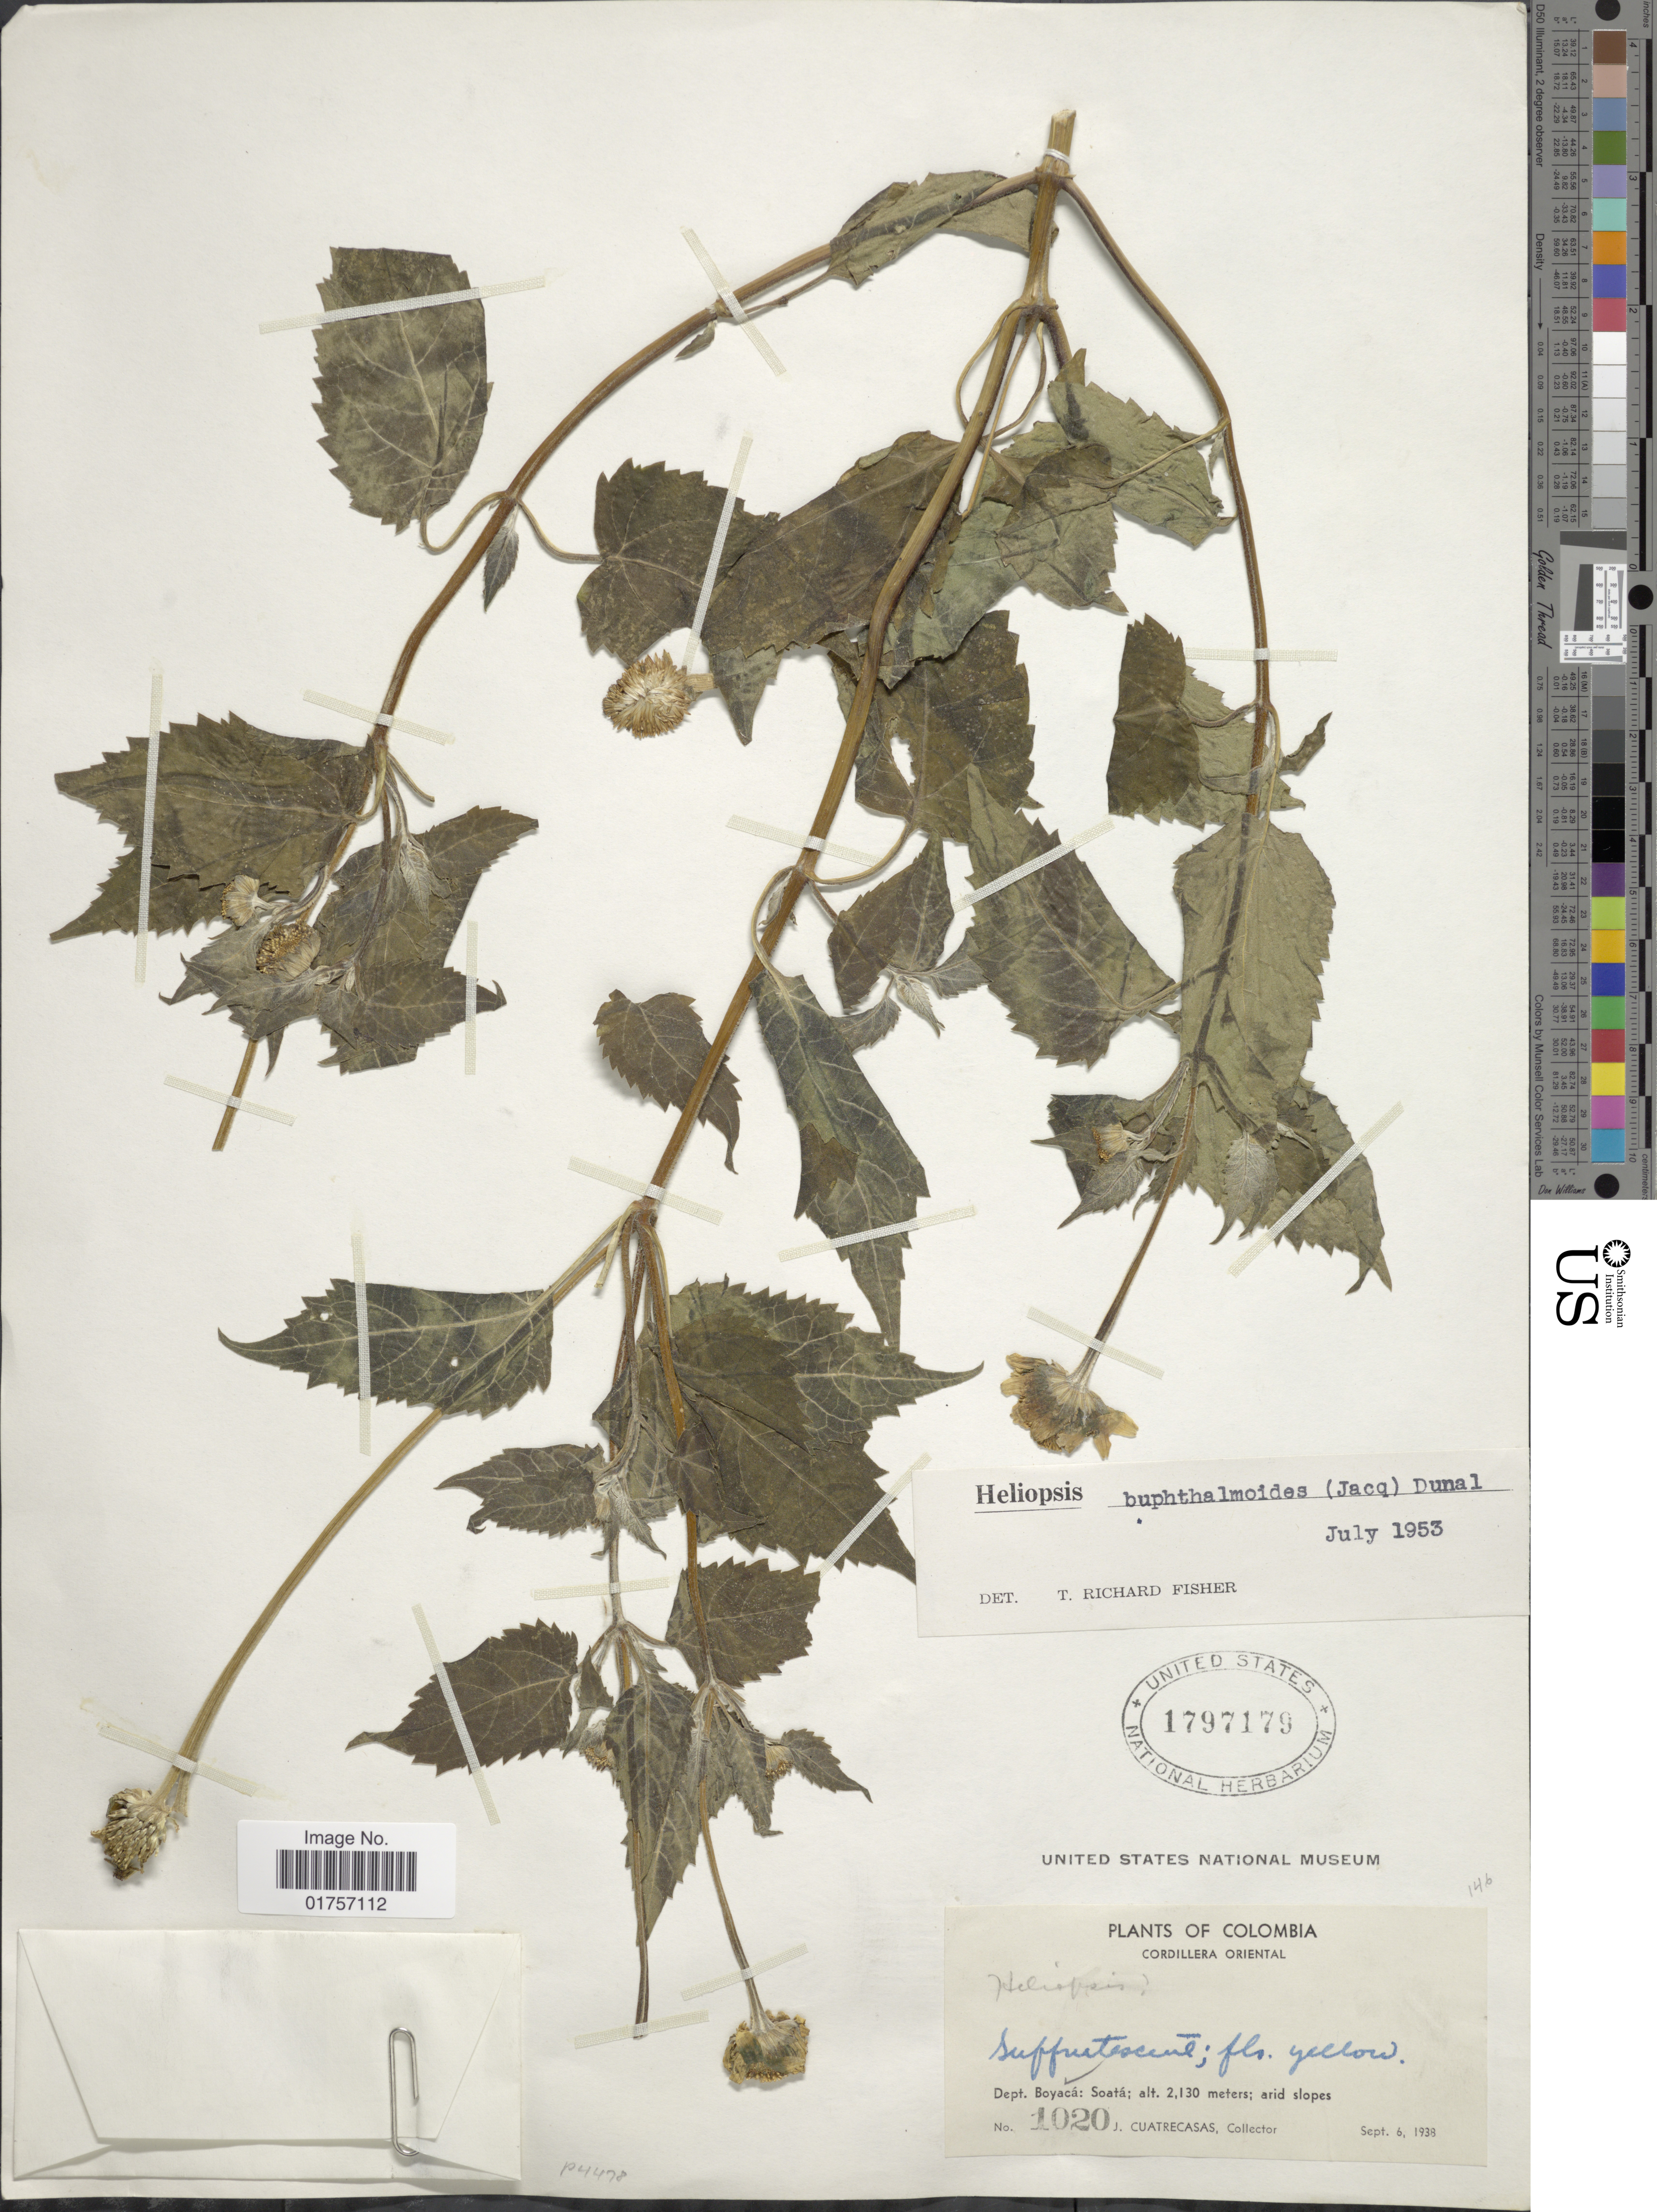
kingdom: Plantae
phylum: Tracheophyta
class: Magnoliopsida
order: Asterales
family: Asteraceae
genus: Heliopsis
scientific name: Heliopsis buphthalmoides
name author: (Jacq.) Dunal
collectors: J. Cuatrecasas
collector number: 1020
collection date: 1938-09-06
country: Colombia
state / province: Boyacá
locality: Cordillera Oriental. Soatá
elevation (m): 2130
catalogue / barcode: US 1797179